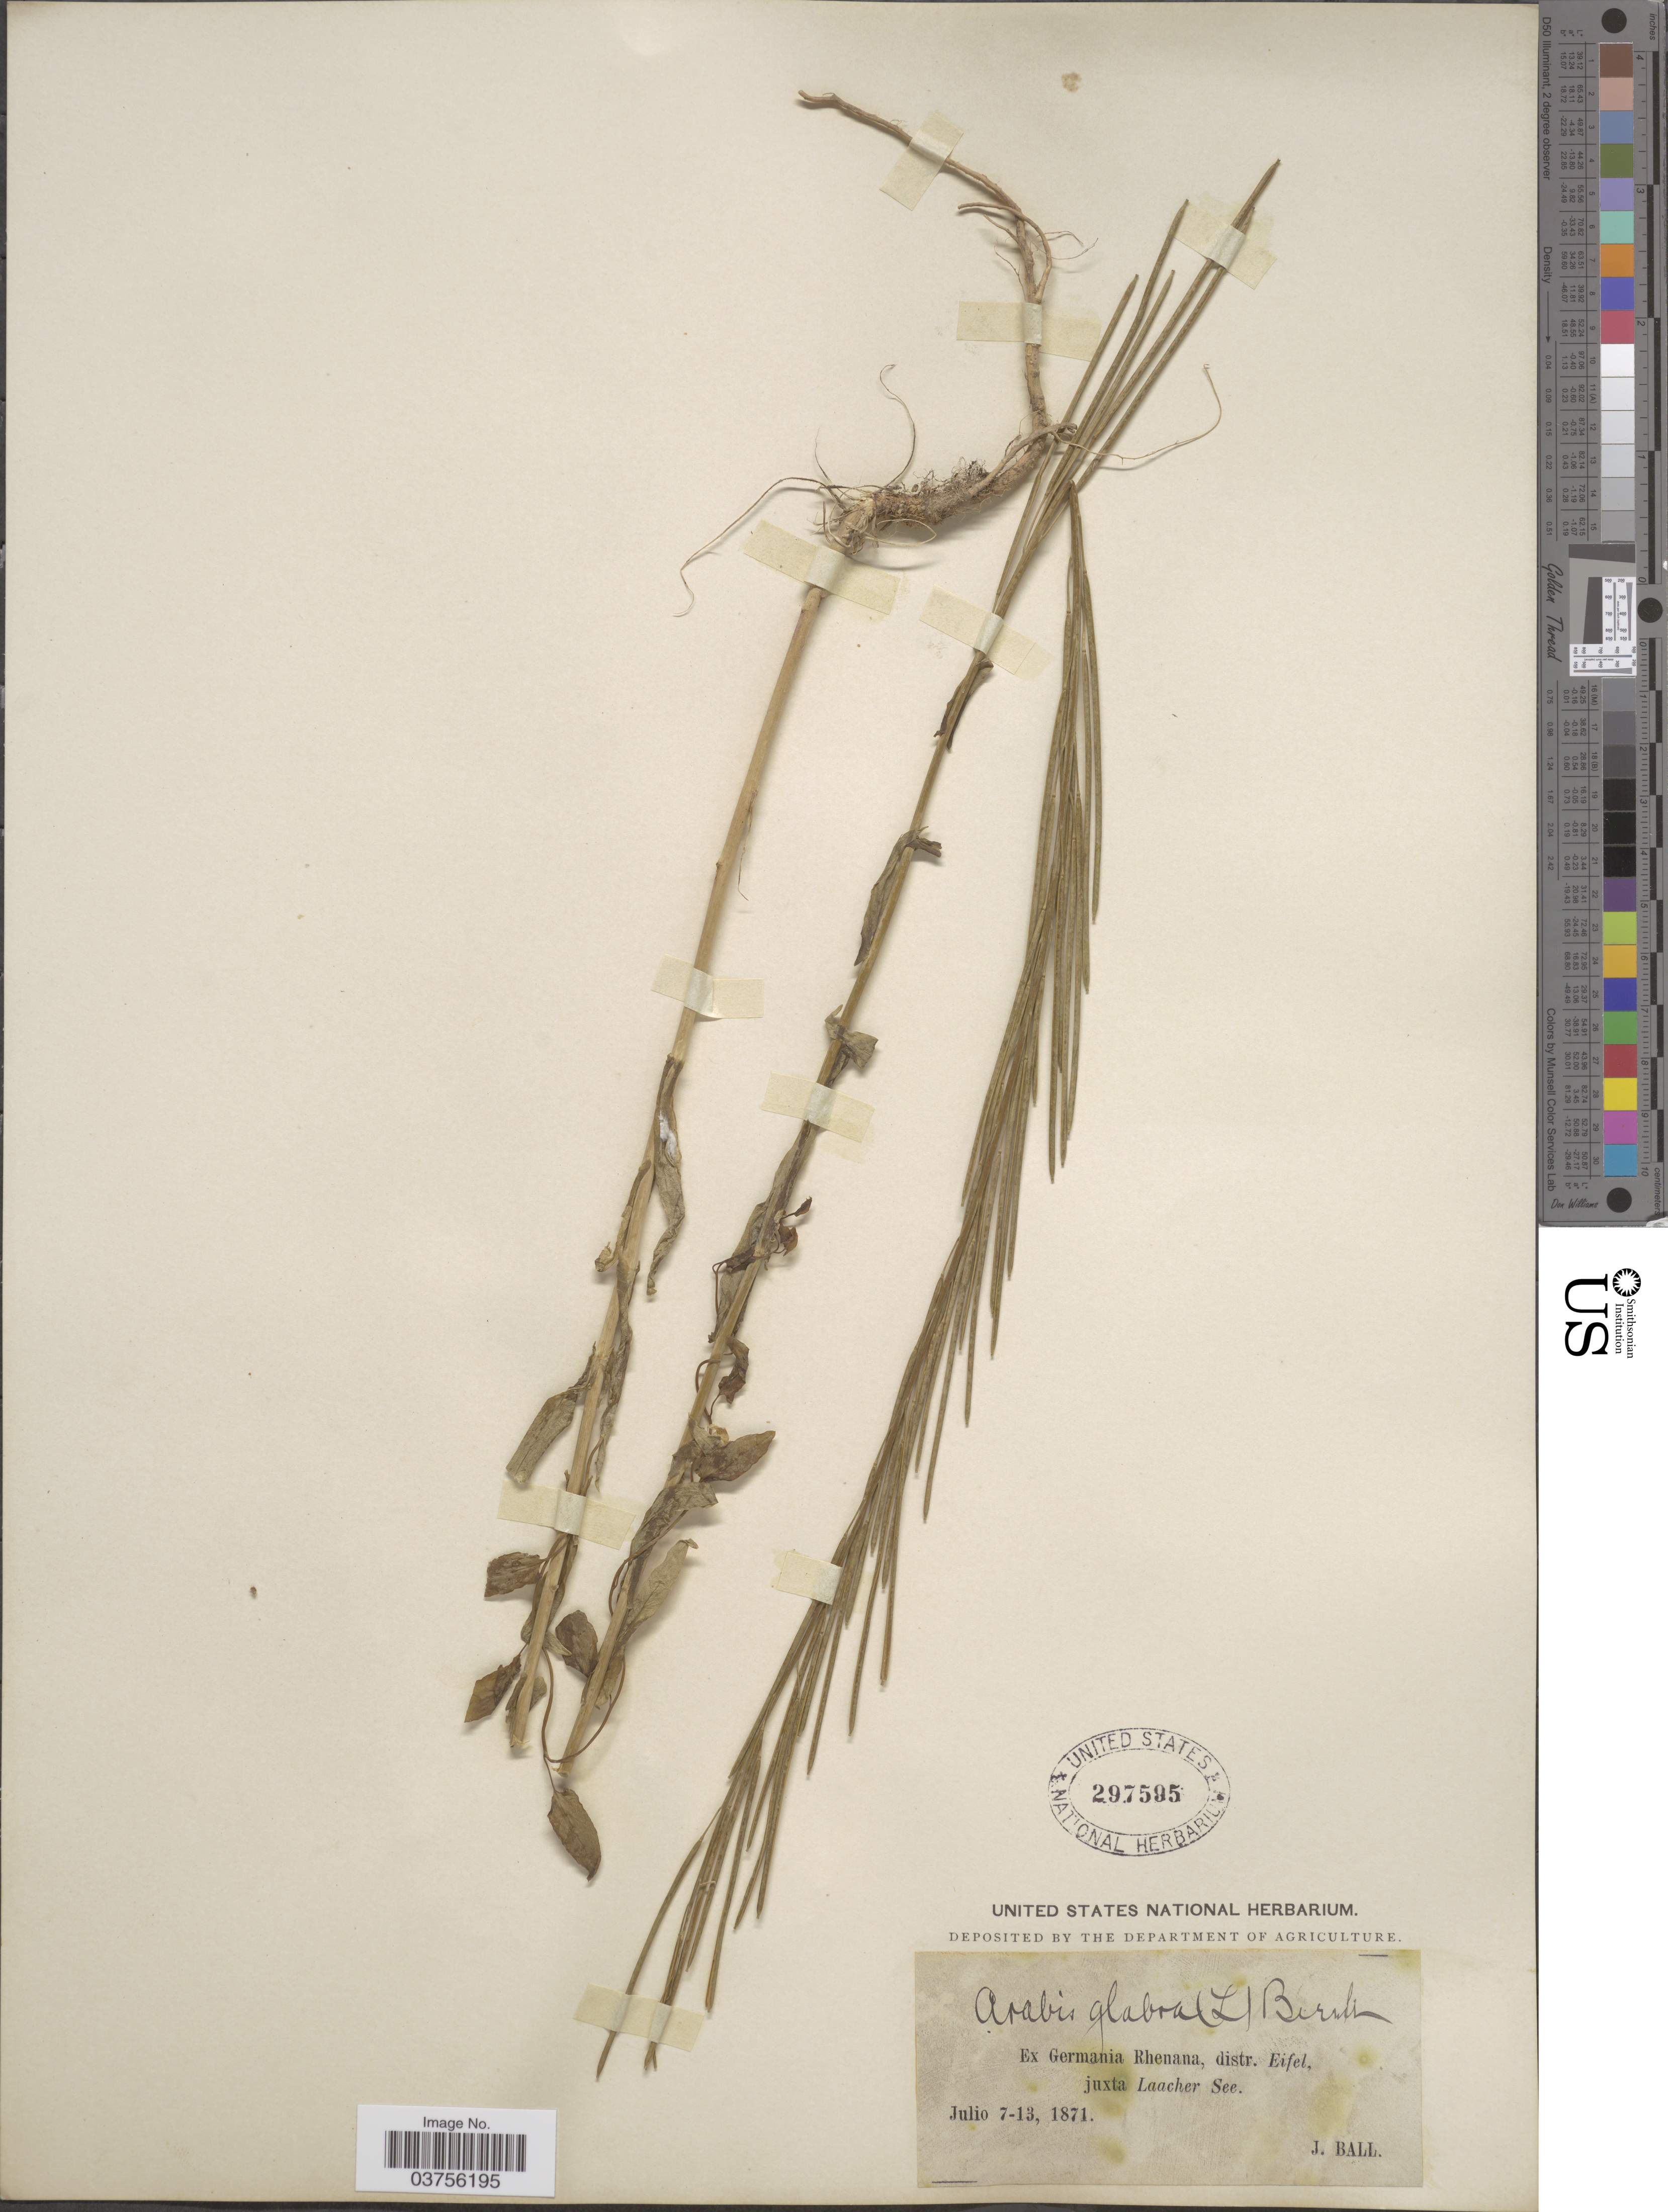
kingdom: Plantae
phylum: Tracheophyta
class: Magnoliopsida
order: Brassicales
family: Brassicaceae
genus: Turritis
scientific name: Turritis glabra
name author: L.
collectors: J. Ball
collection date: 1871-07-07/1871-07-13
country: Germany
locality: Ex Germania Rhenana, distr. Eifel, juxta Laacher See.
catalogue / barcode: US 297595